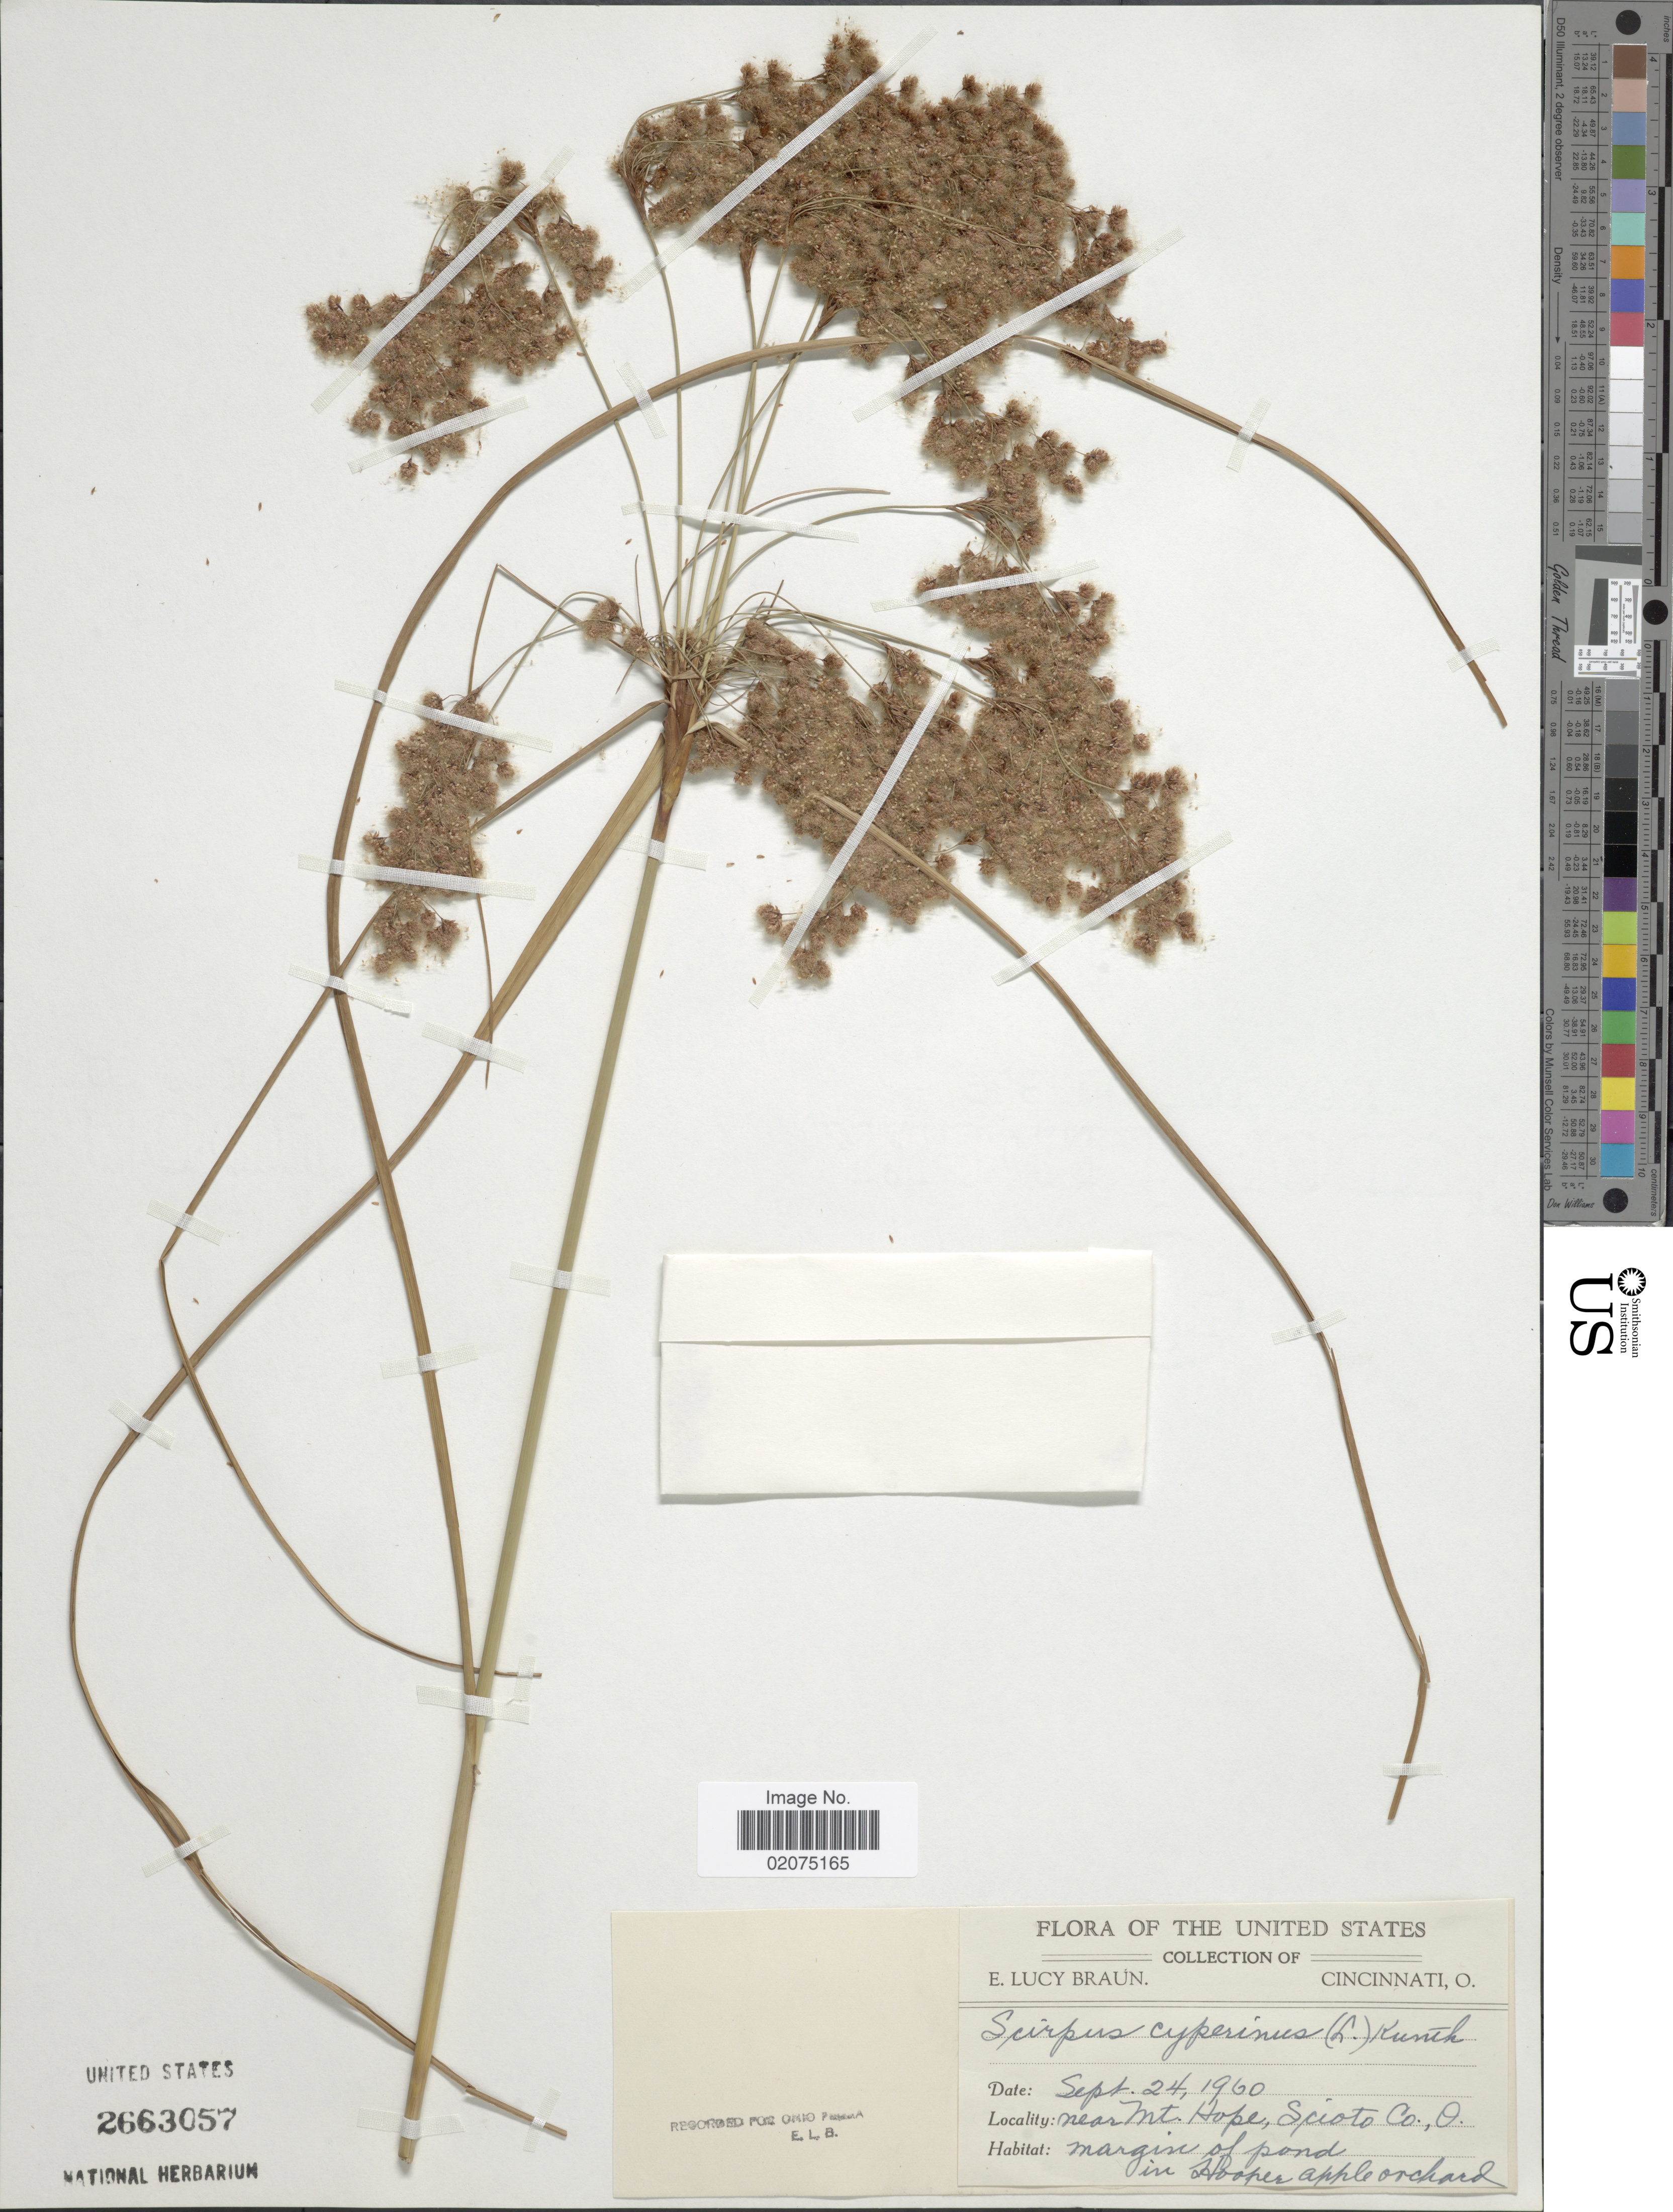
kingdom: Plantae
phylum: Tracheophyta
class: Liliopsida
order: Poales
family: Cyperaceae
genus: Scirpus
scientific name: Scirpus cyperinus (L.) Kunth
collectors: E. L. Braun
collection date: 1960-09-24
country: United States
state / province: Ohio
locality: Near Mt. Hope, Scioto Co., O.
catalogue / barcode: US 2663057